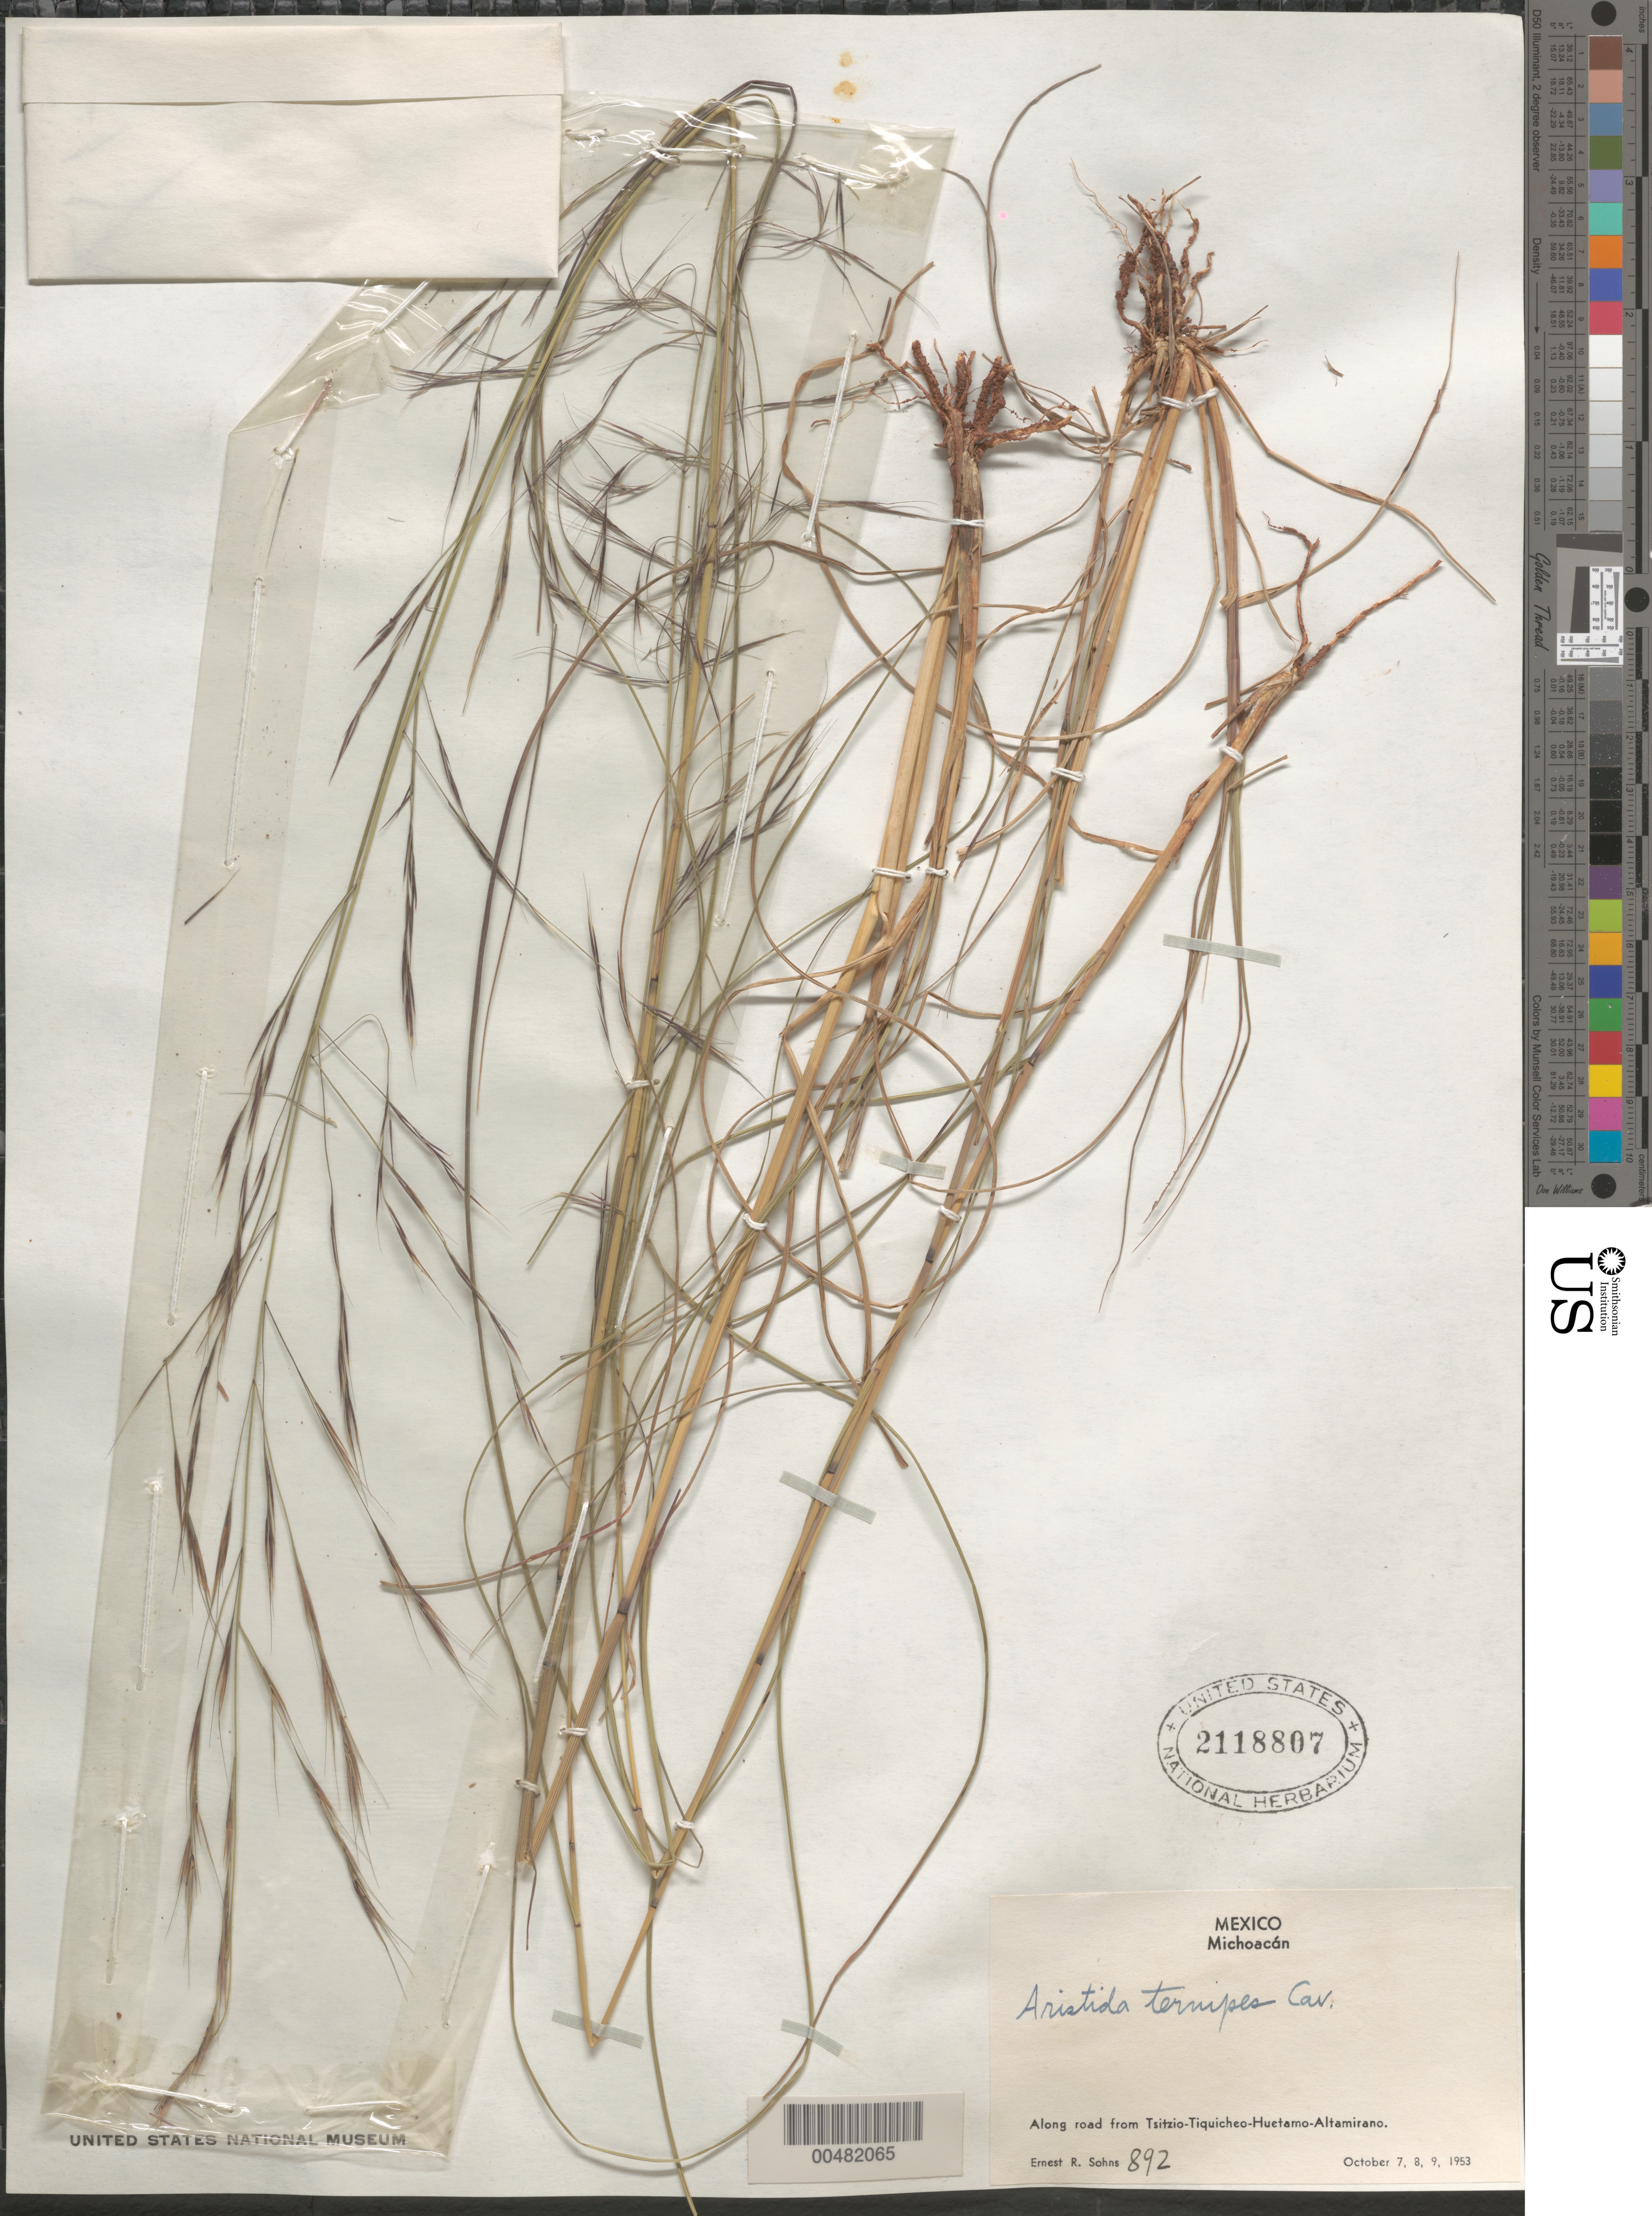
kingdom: Plantae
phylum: Tracheophyta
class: Liliopsida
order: Poales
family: Poaceae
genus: Aristida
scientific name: Aristida ternipes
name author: Cav.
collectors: E. R. Sohns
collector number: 892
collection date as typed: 7 Oct 1953 to 9 Oct 1953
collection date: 1953-10-07/1953-10-09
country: Mexico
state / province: Michoacán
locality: Along road from Tsitzio-Tiquicheo-Huetamo-Altamirano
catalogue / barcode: US 2118807